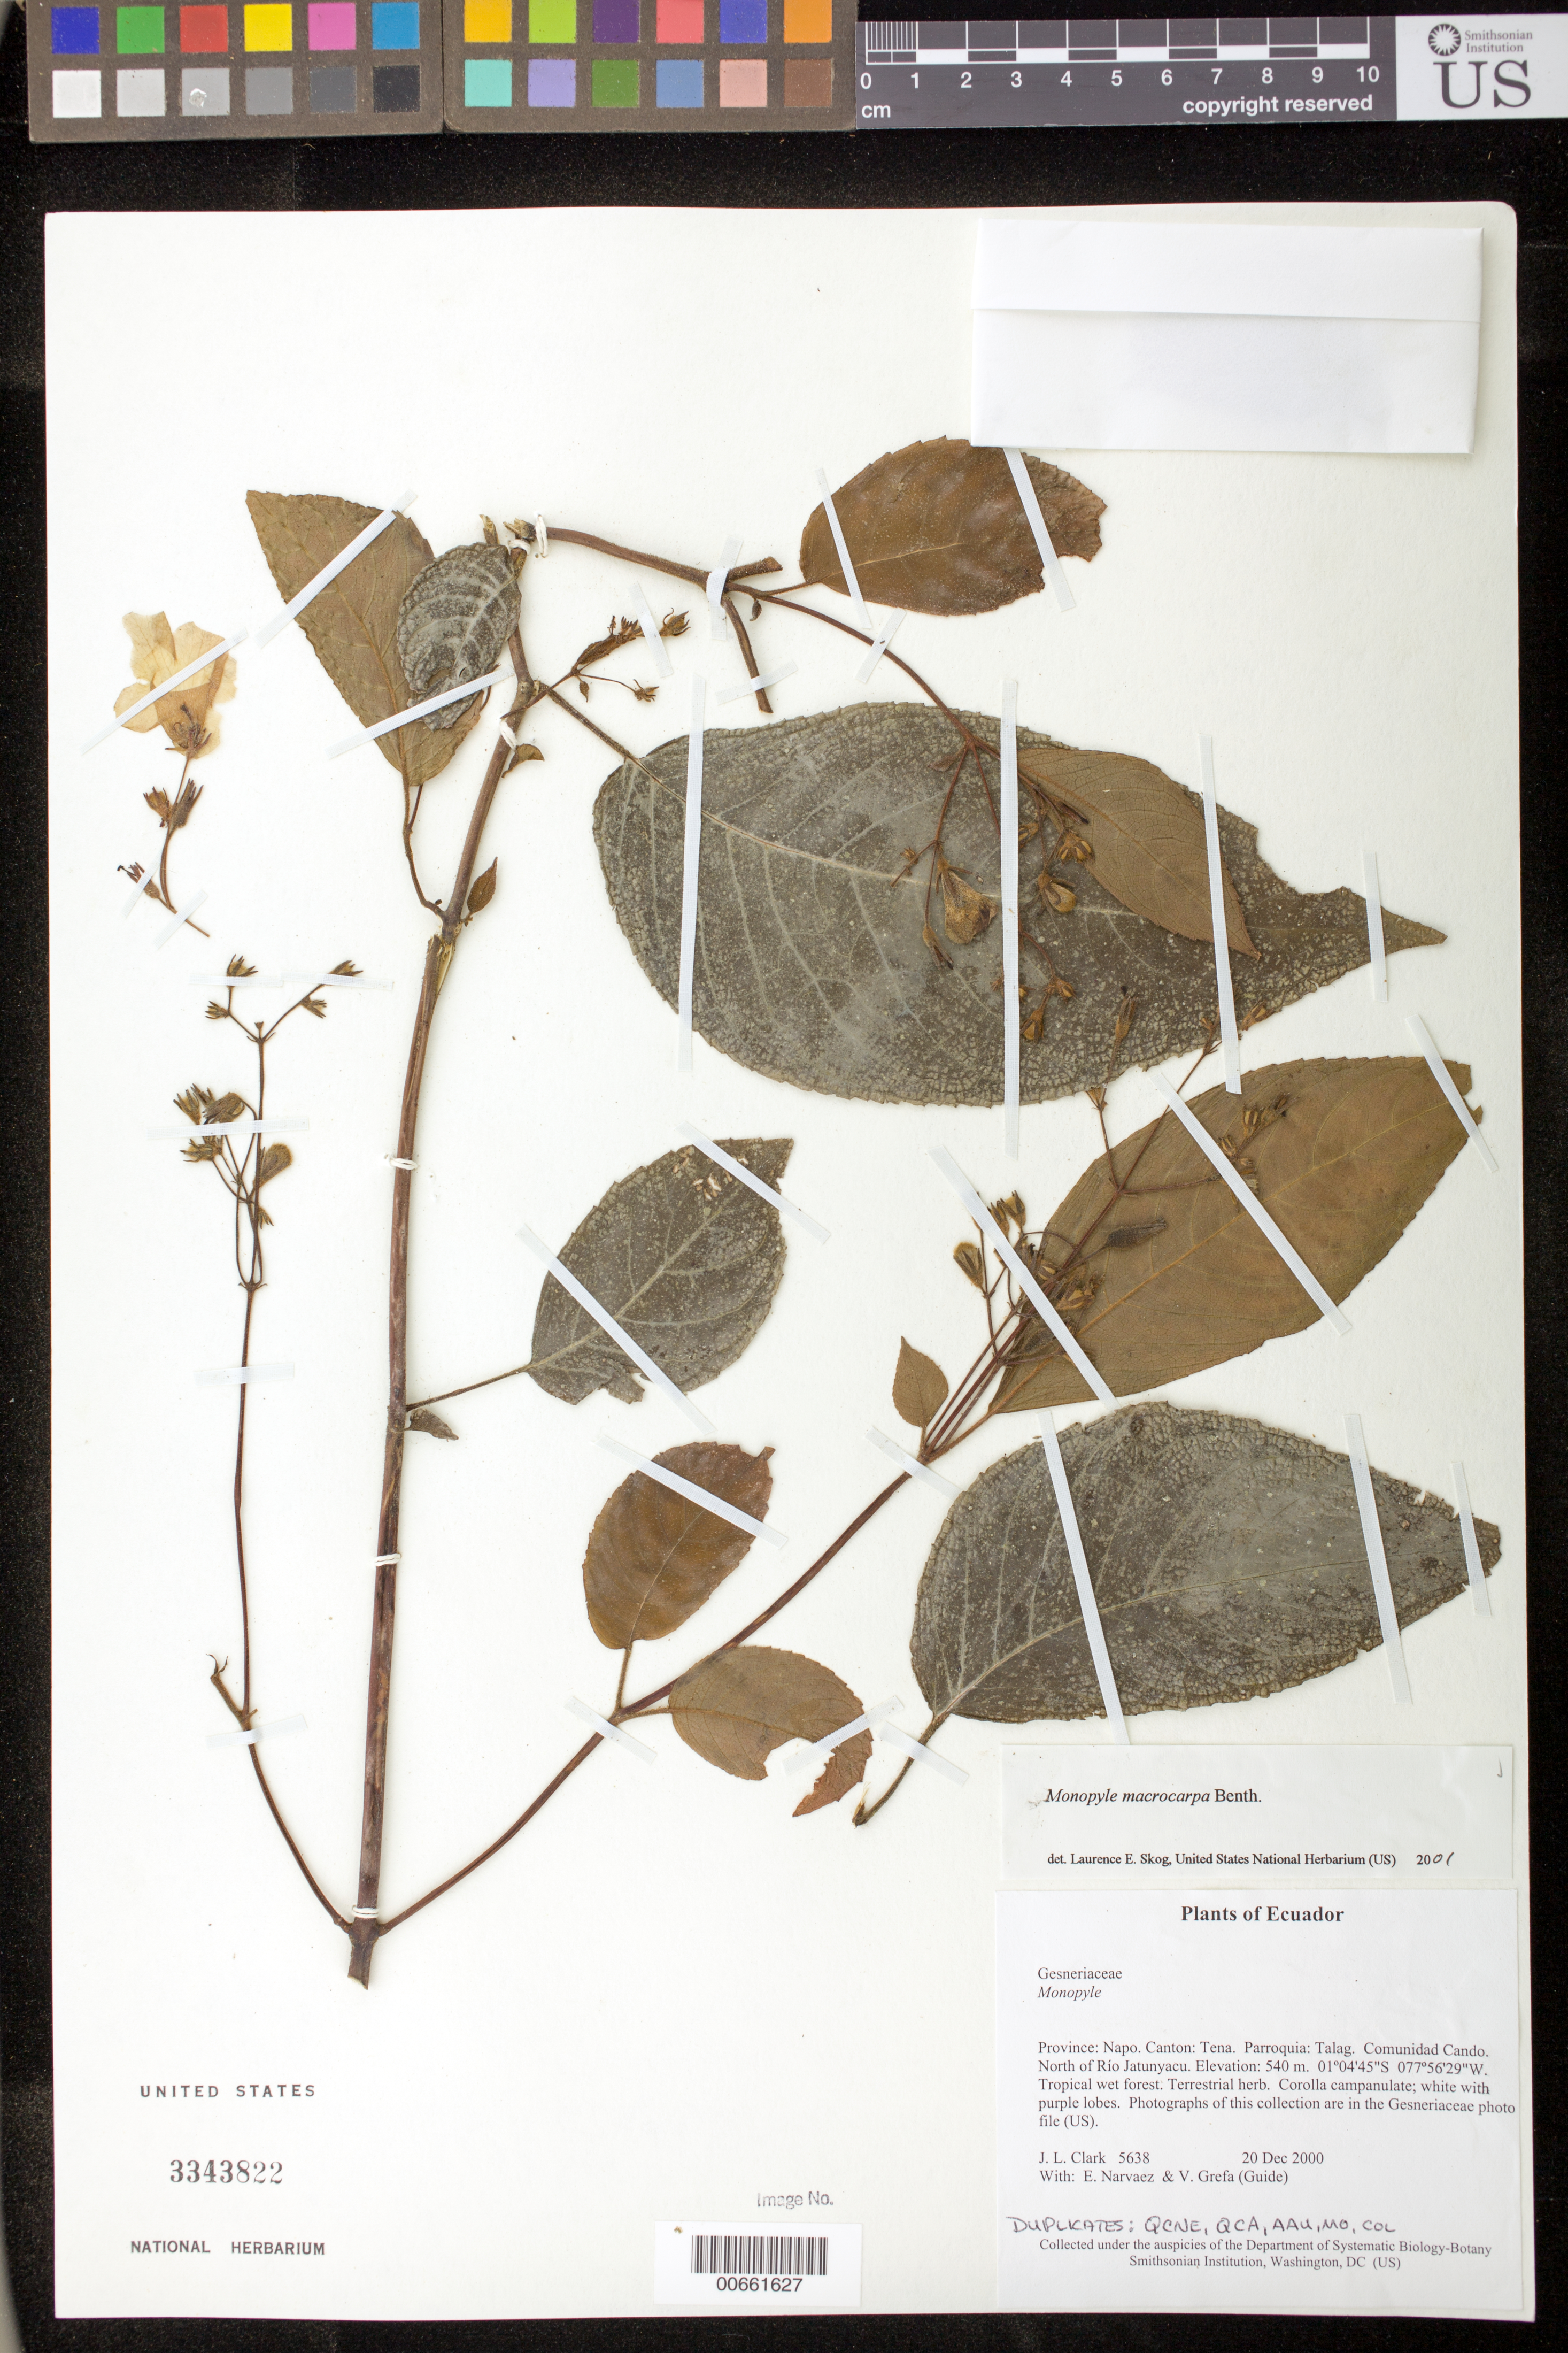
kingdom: Plantae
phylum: Tracheophyta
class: Magnoliopsida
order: Lamiales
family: Gesneriaceae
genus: Monopyle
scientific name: Monopyle macrocarpa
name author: Benth.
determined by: Skog, Laurence E.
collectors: J. L. Clark, E. Narváez & V. Grefa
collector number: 5638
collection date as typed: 20 Dec 2000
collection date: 2000-12-20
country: Ecuador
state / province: Napo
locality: Cantón: Tena. Parroquia: Talag. Comunidad Cando. North of Río Jatunyacu.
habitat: Tropical wet forest.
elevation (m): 540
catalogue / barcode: US 3343822